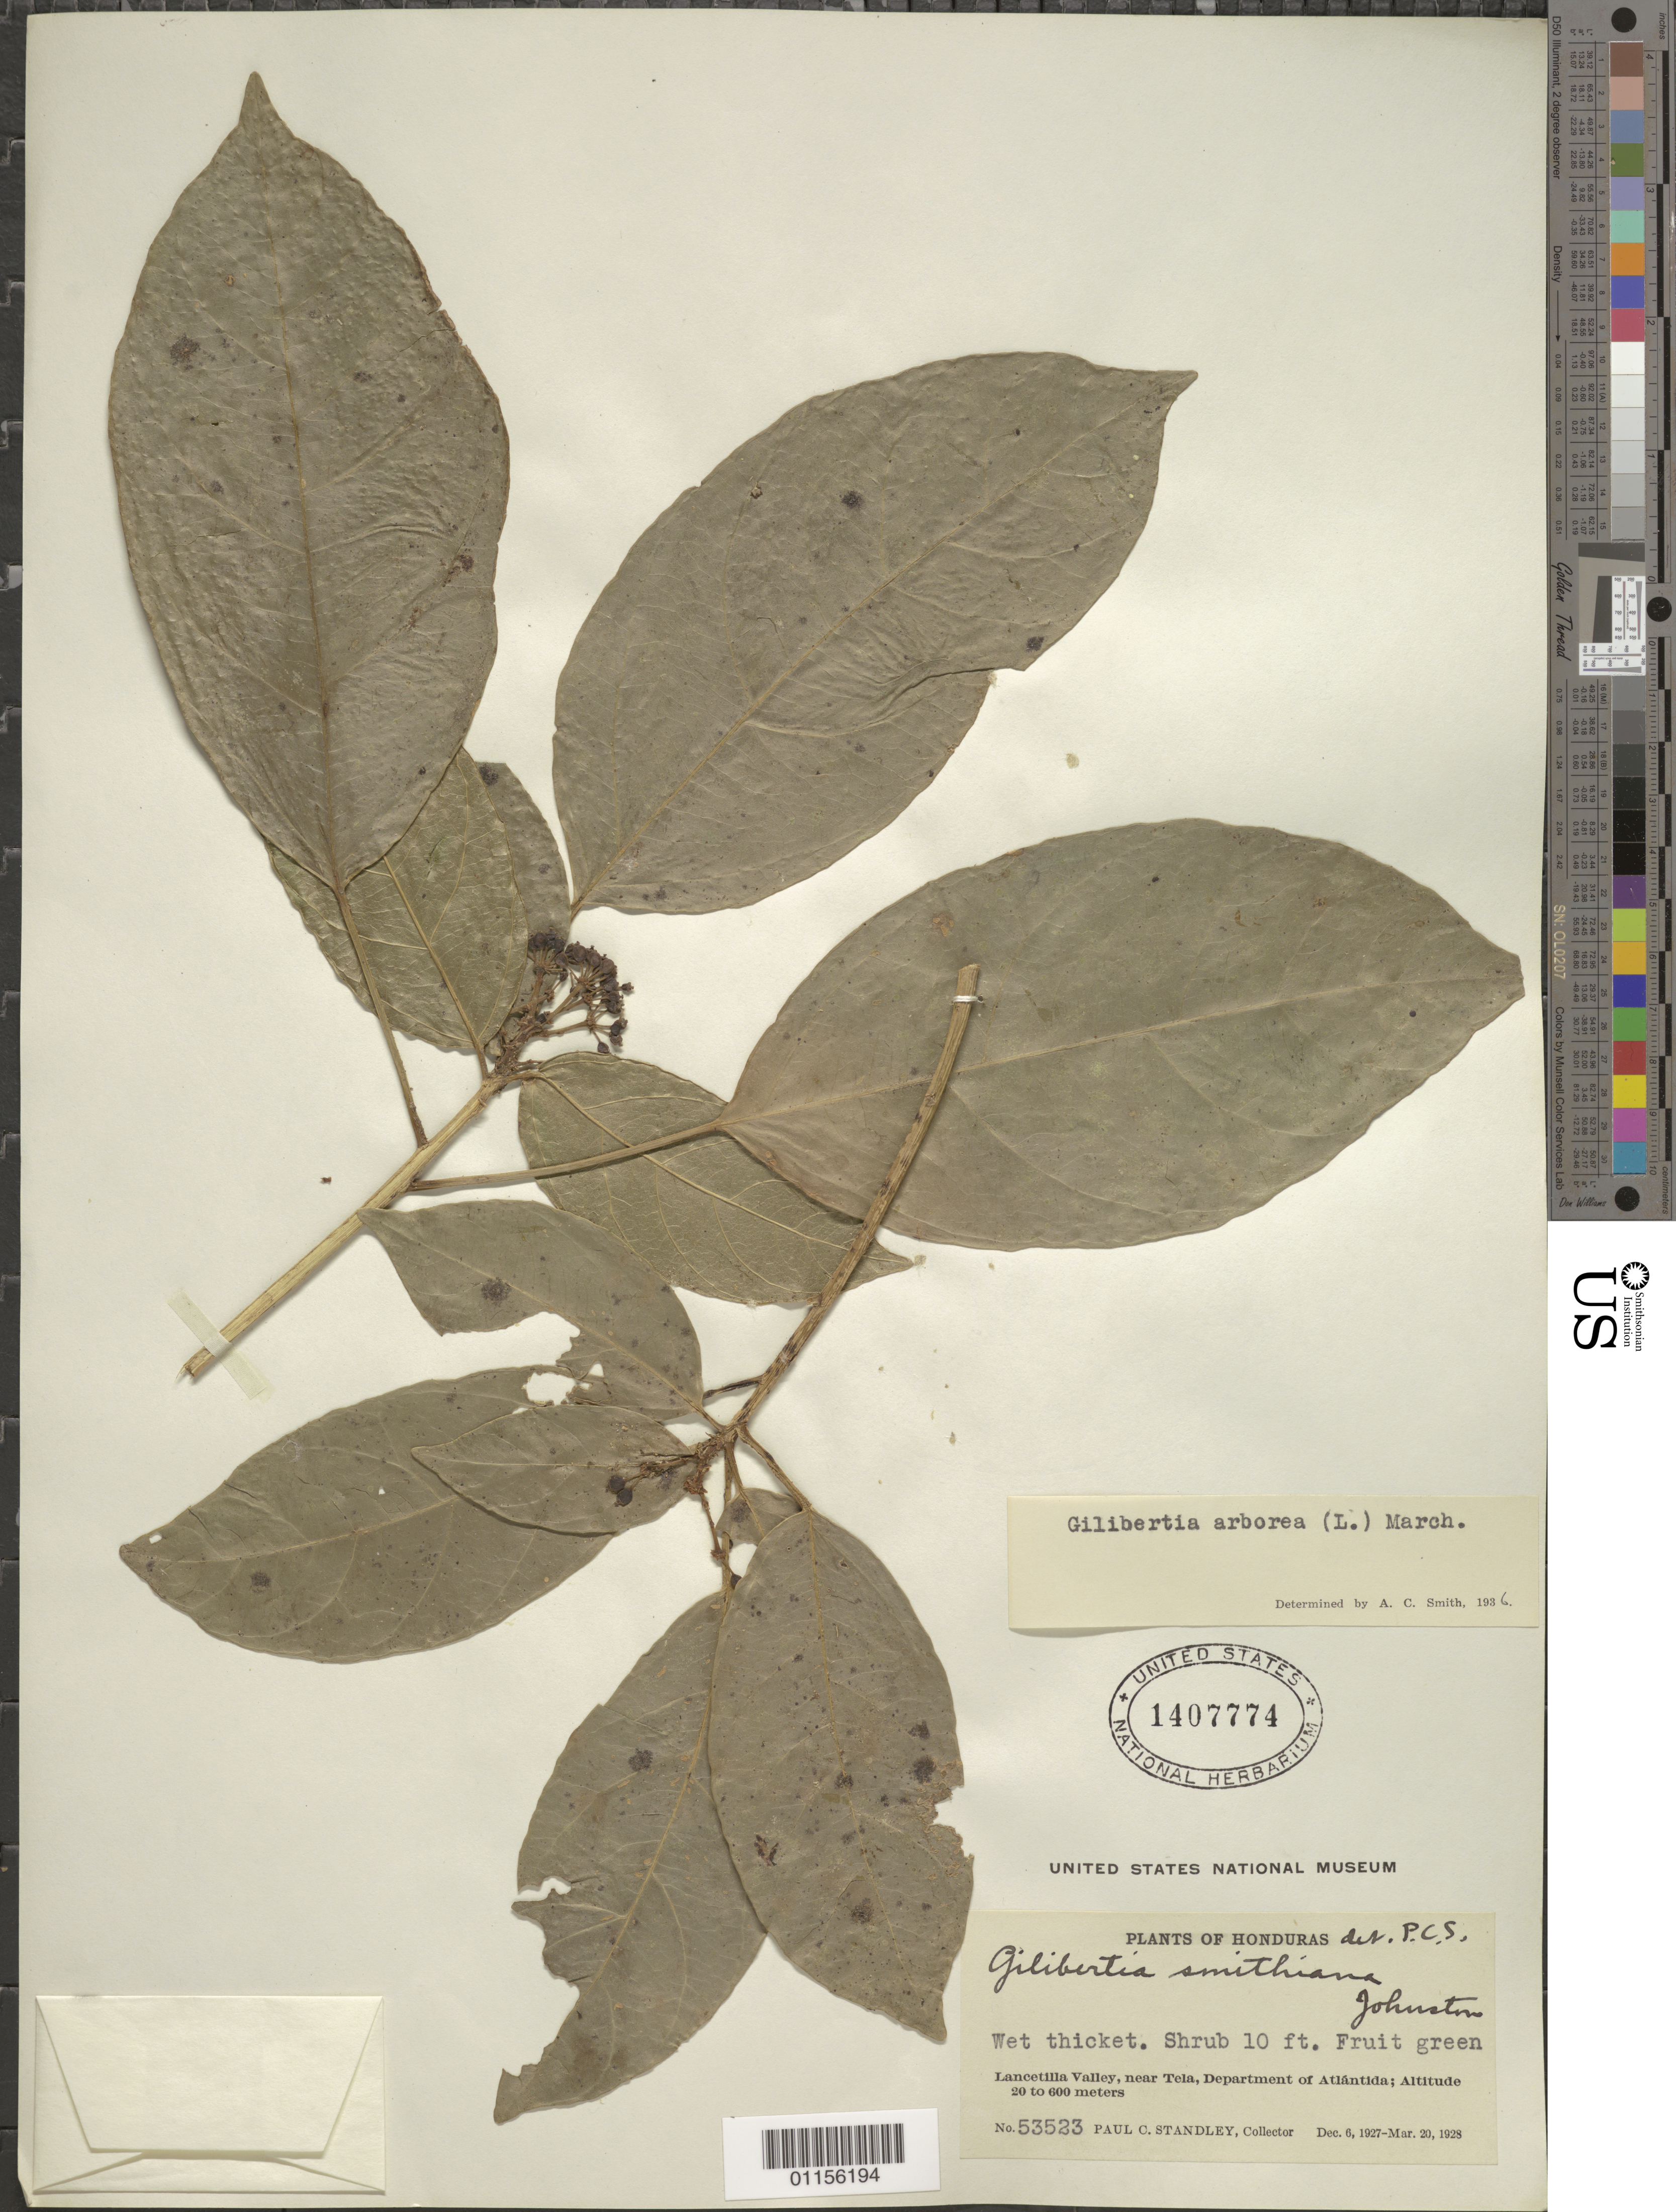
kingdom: Plantae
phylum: Tracheophyta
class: Magnoliopsida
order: Apiales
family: Araliaceae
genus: Dendropanax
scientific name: Dendropanax arboreus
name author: (L.) Decne. & Planch.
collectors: P. C. Standley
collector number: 53523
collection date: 1927-12-06/1928-03-20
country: Honduras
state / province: Atlántida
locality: Lancetilla Valley, near Tela.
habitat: Wet thicket. Shrub.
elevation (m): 20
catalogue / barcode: US 1407774